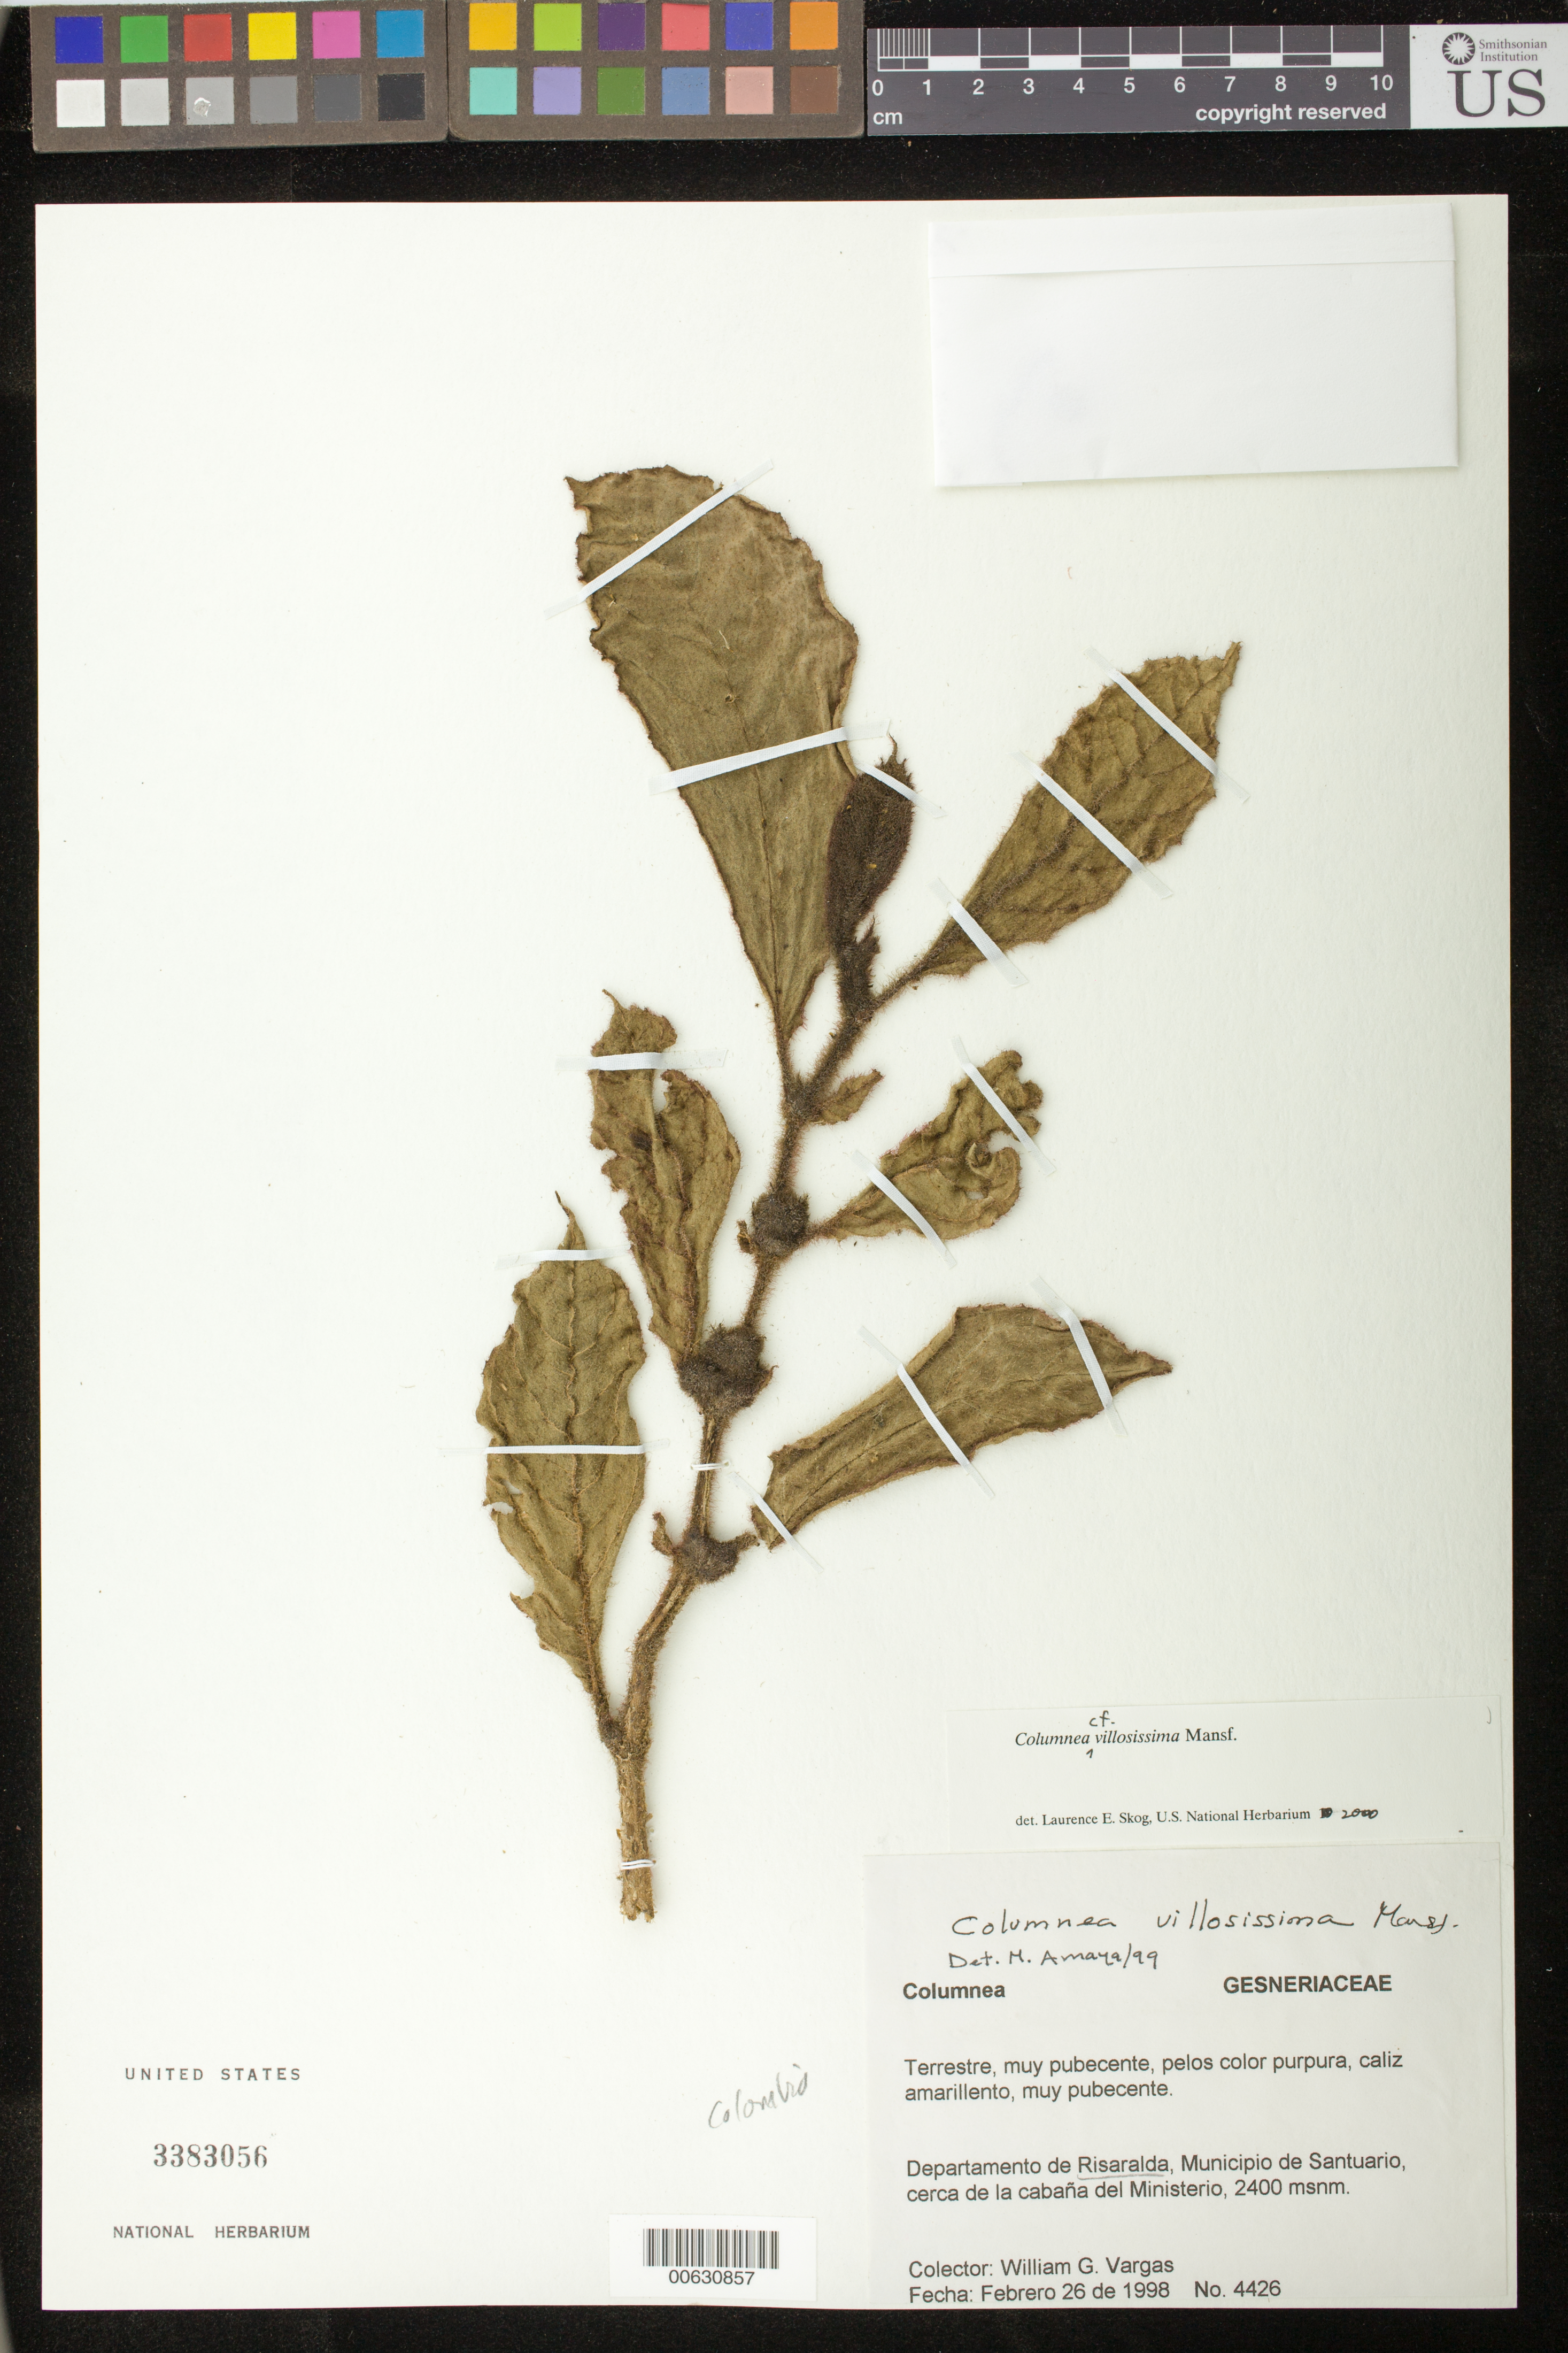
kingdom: Plantae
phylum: Tracheophyta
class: Magnoliopsida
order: Lamiales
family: Gesneriaceae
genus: Columnea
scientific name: Columnea fuscihirta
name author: L.P. Kvist & L.E. Skog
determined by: Skog, Laurence E.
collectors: W. Vargas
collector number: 4426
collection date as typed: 26 Feb 1998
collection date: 1998-02-26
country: Colombia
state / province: Risaralda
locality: Mpio. de Santuario, cerca de la cabaña del Ministerio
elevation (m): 2400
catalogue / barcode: US 3383056